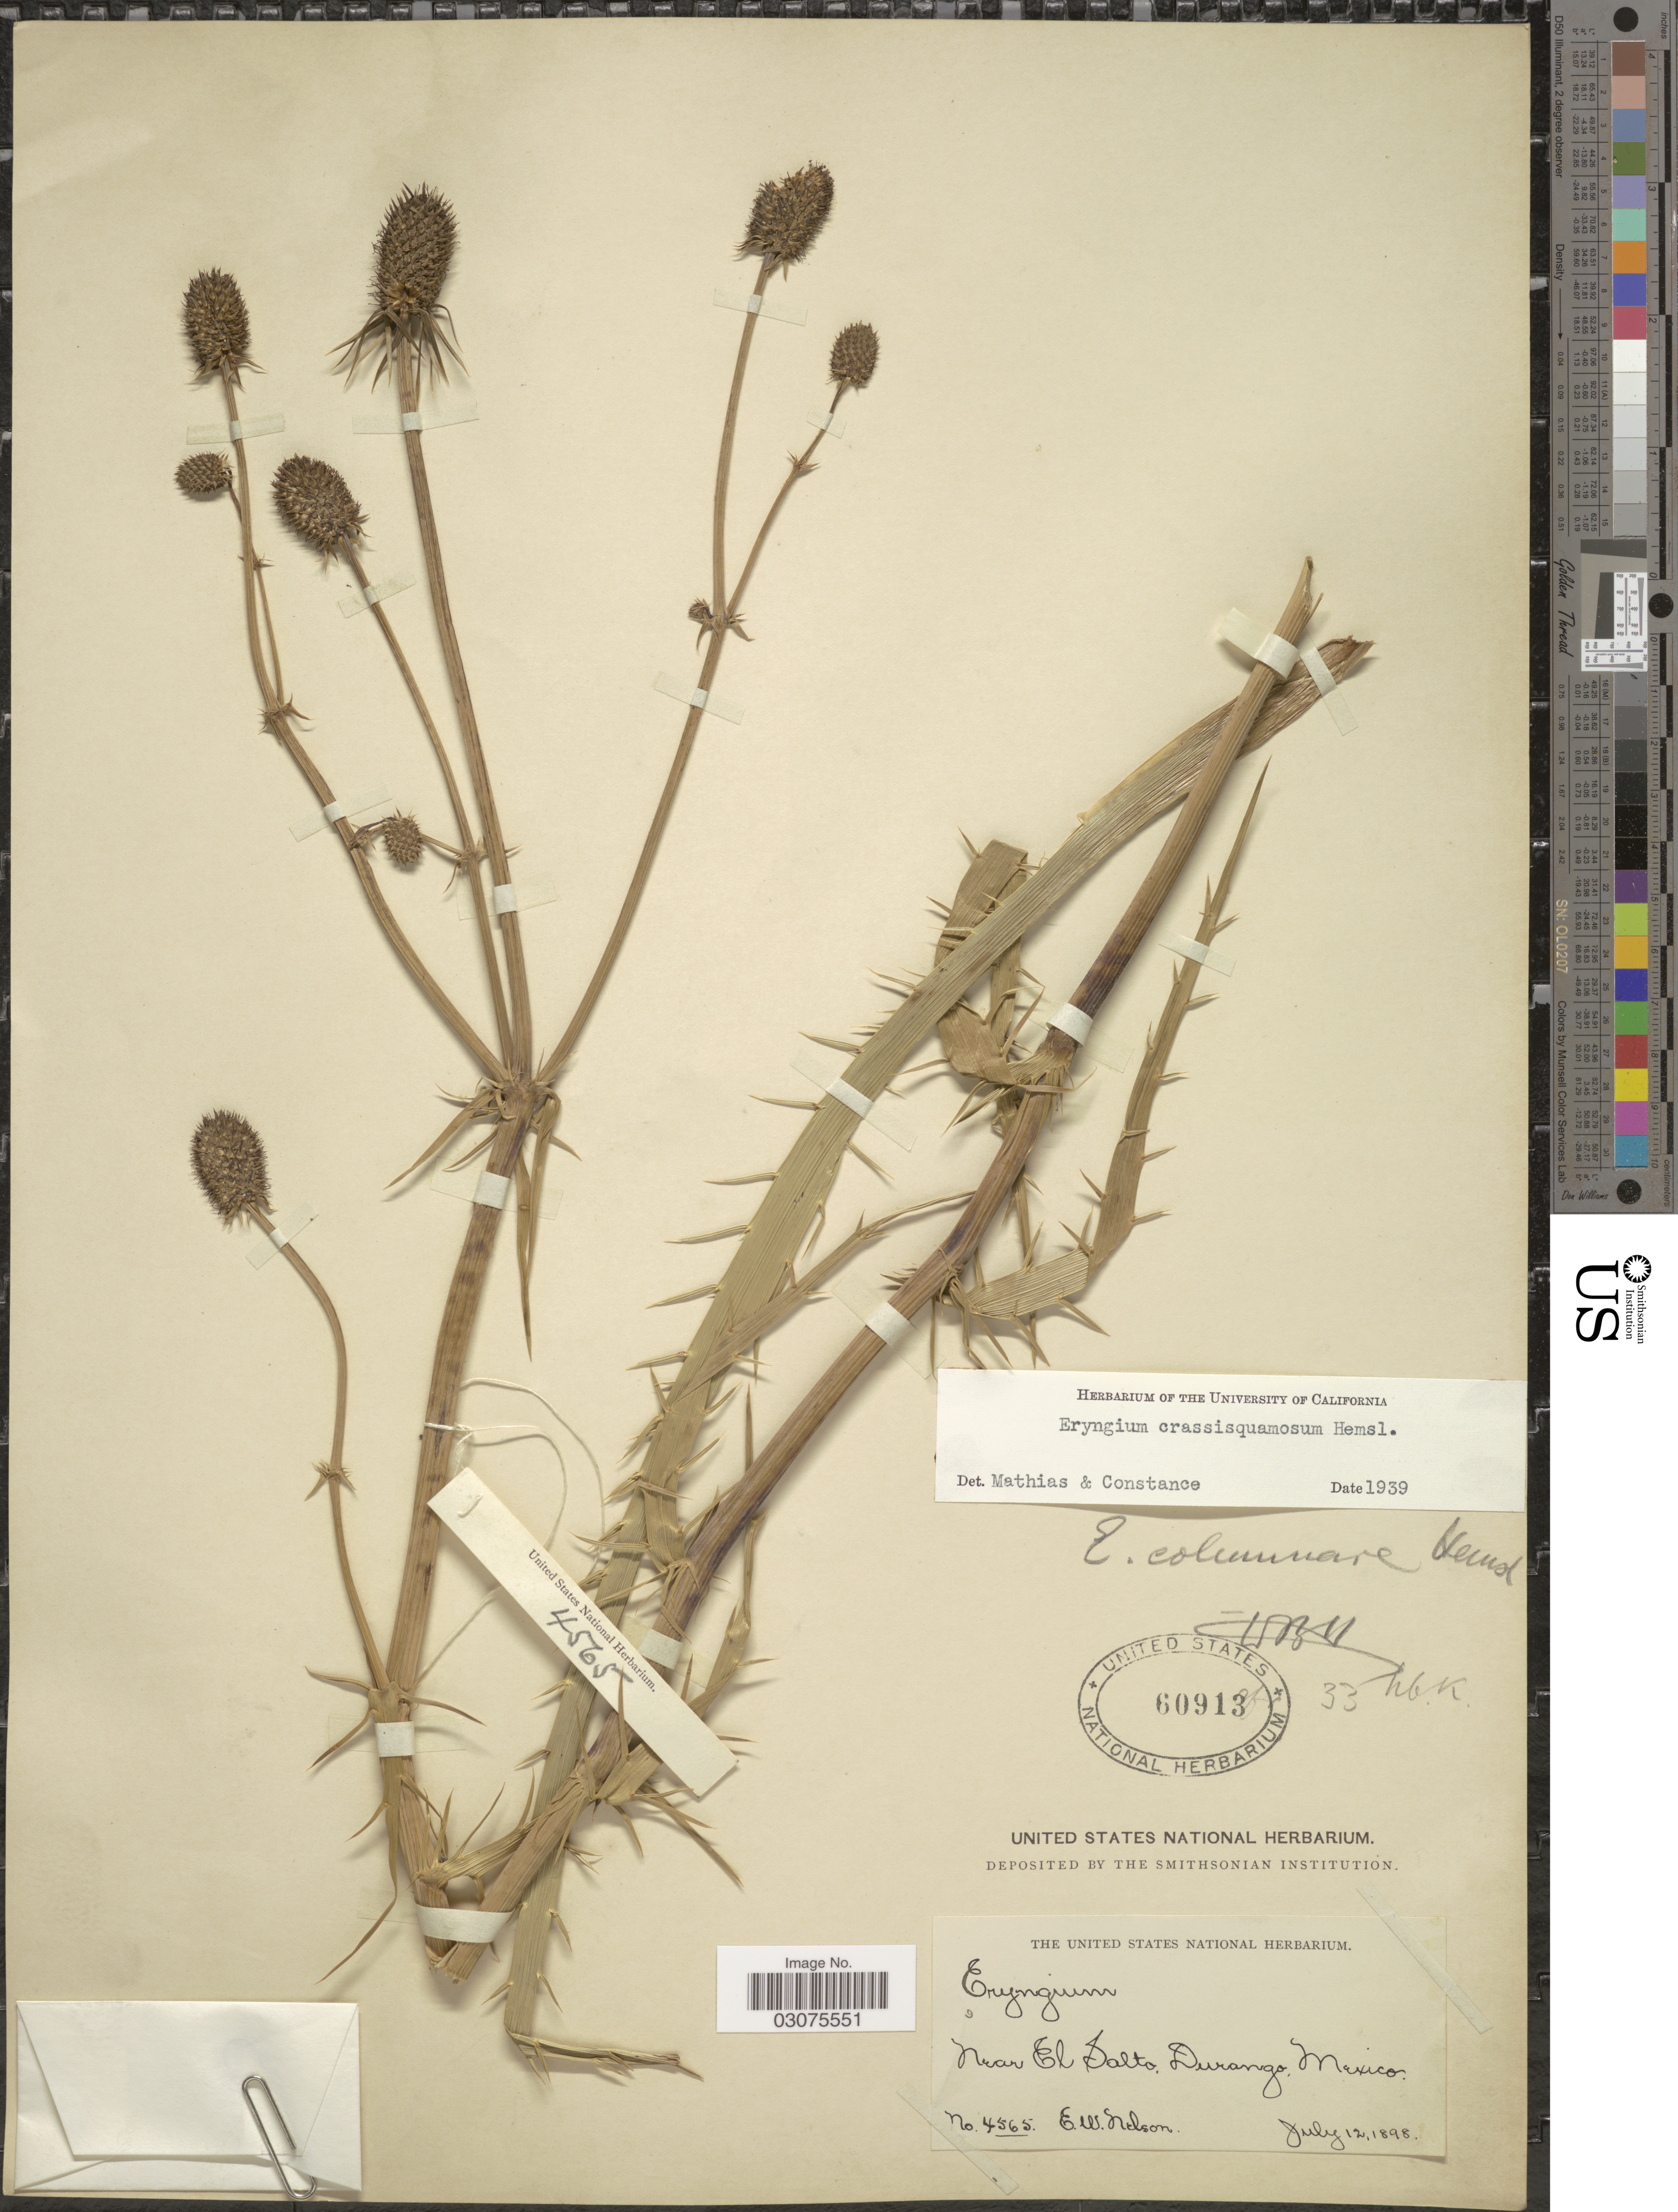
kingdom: Plantae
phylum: Tracheophyta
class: Magnoliopsida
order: Apiales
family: Apiaceae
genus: Eryngium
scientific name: Eryngium crassisquamosum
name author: Hemsl.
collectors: E. W. Nelson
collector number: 4565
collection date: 1898-07-12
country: Mexico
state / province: Durango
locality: Near El Salto, Durango.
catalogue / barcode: US 60913